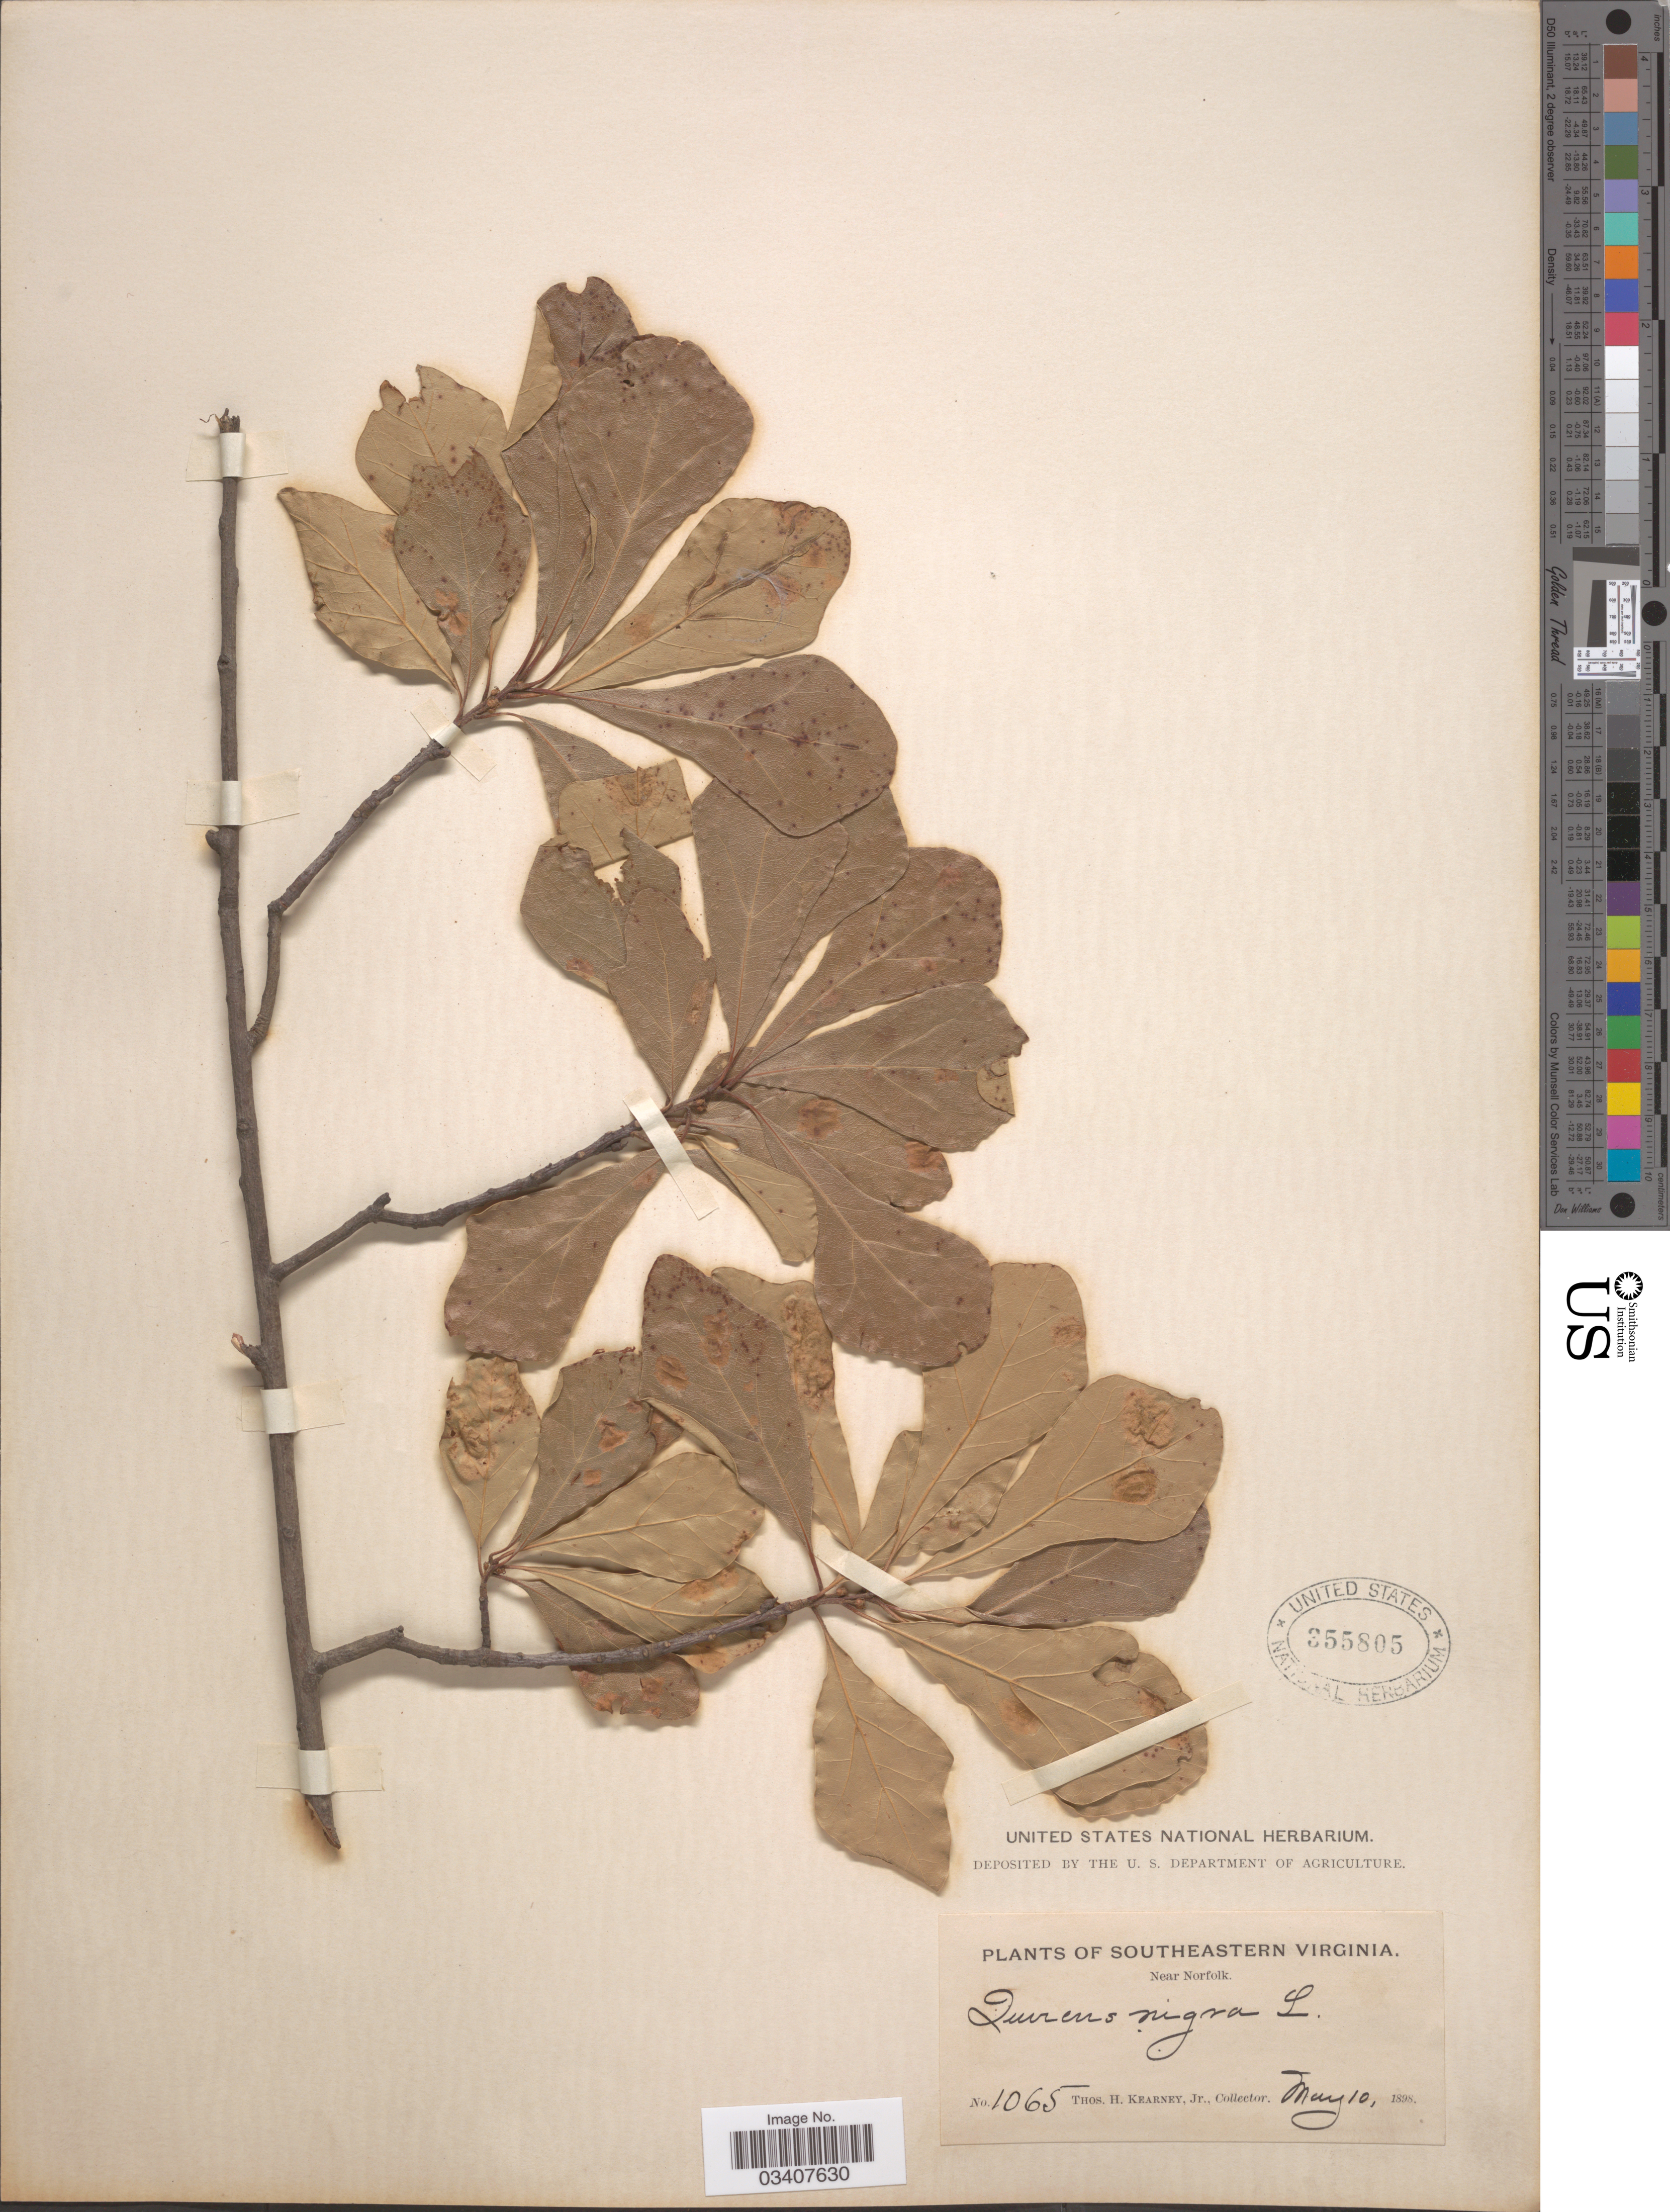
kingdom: Plantae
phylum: Tracheophyta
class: Magnoliopsida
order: Fagales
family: Fagaceae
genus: Quercus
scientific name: Quercus nigra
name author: L.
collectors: T. H. Kearney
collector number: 1065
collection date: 1898-05-10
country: United States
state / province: Virginia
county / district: City of Norfolk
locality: Southeastern Virginia. Near Norfolk.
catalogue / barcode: US 355805